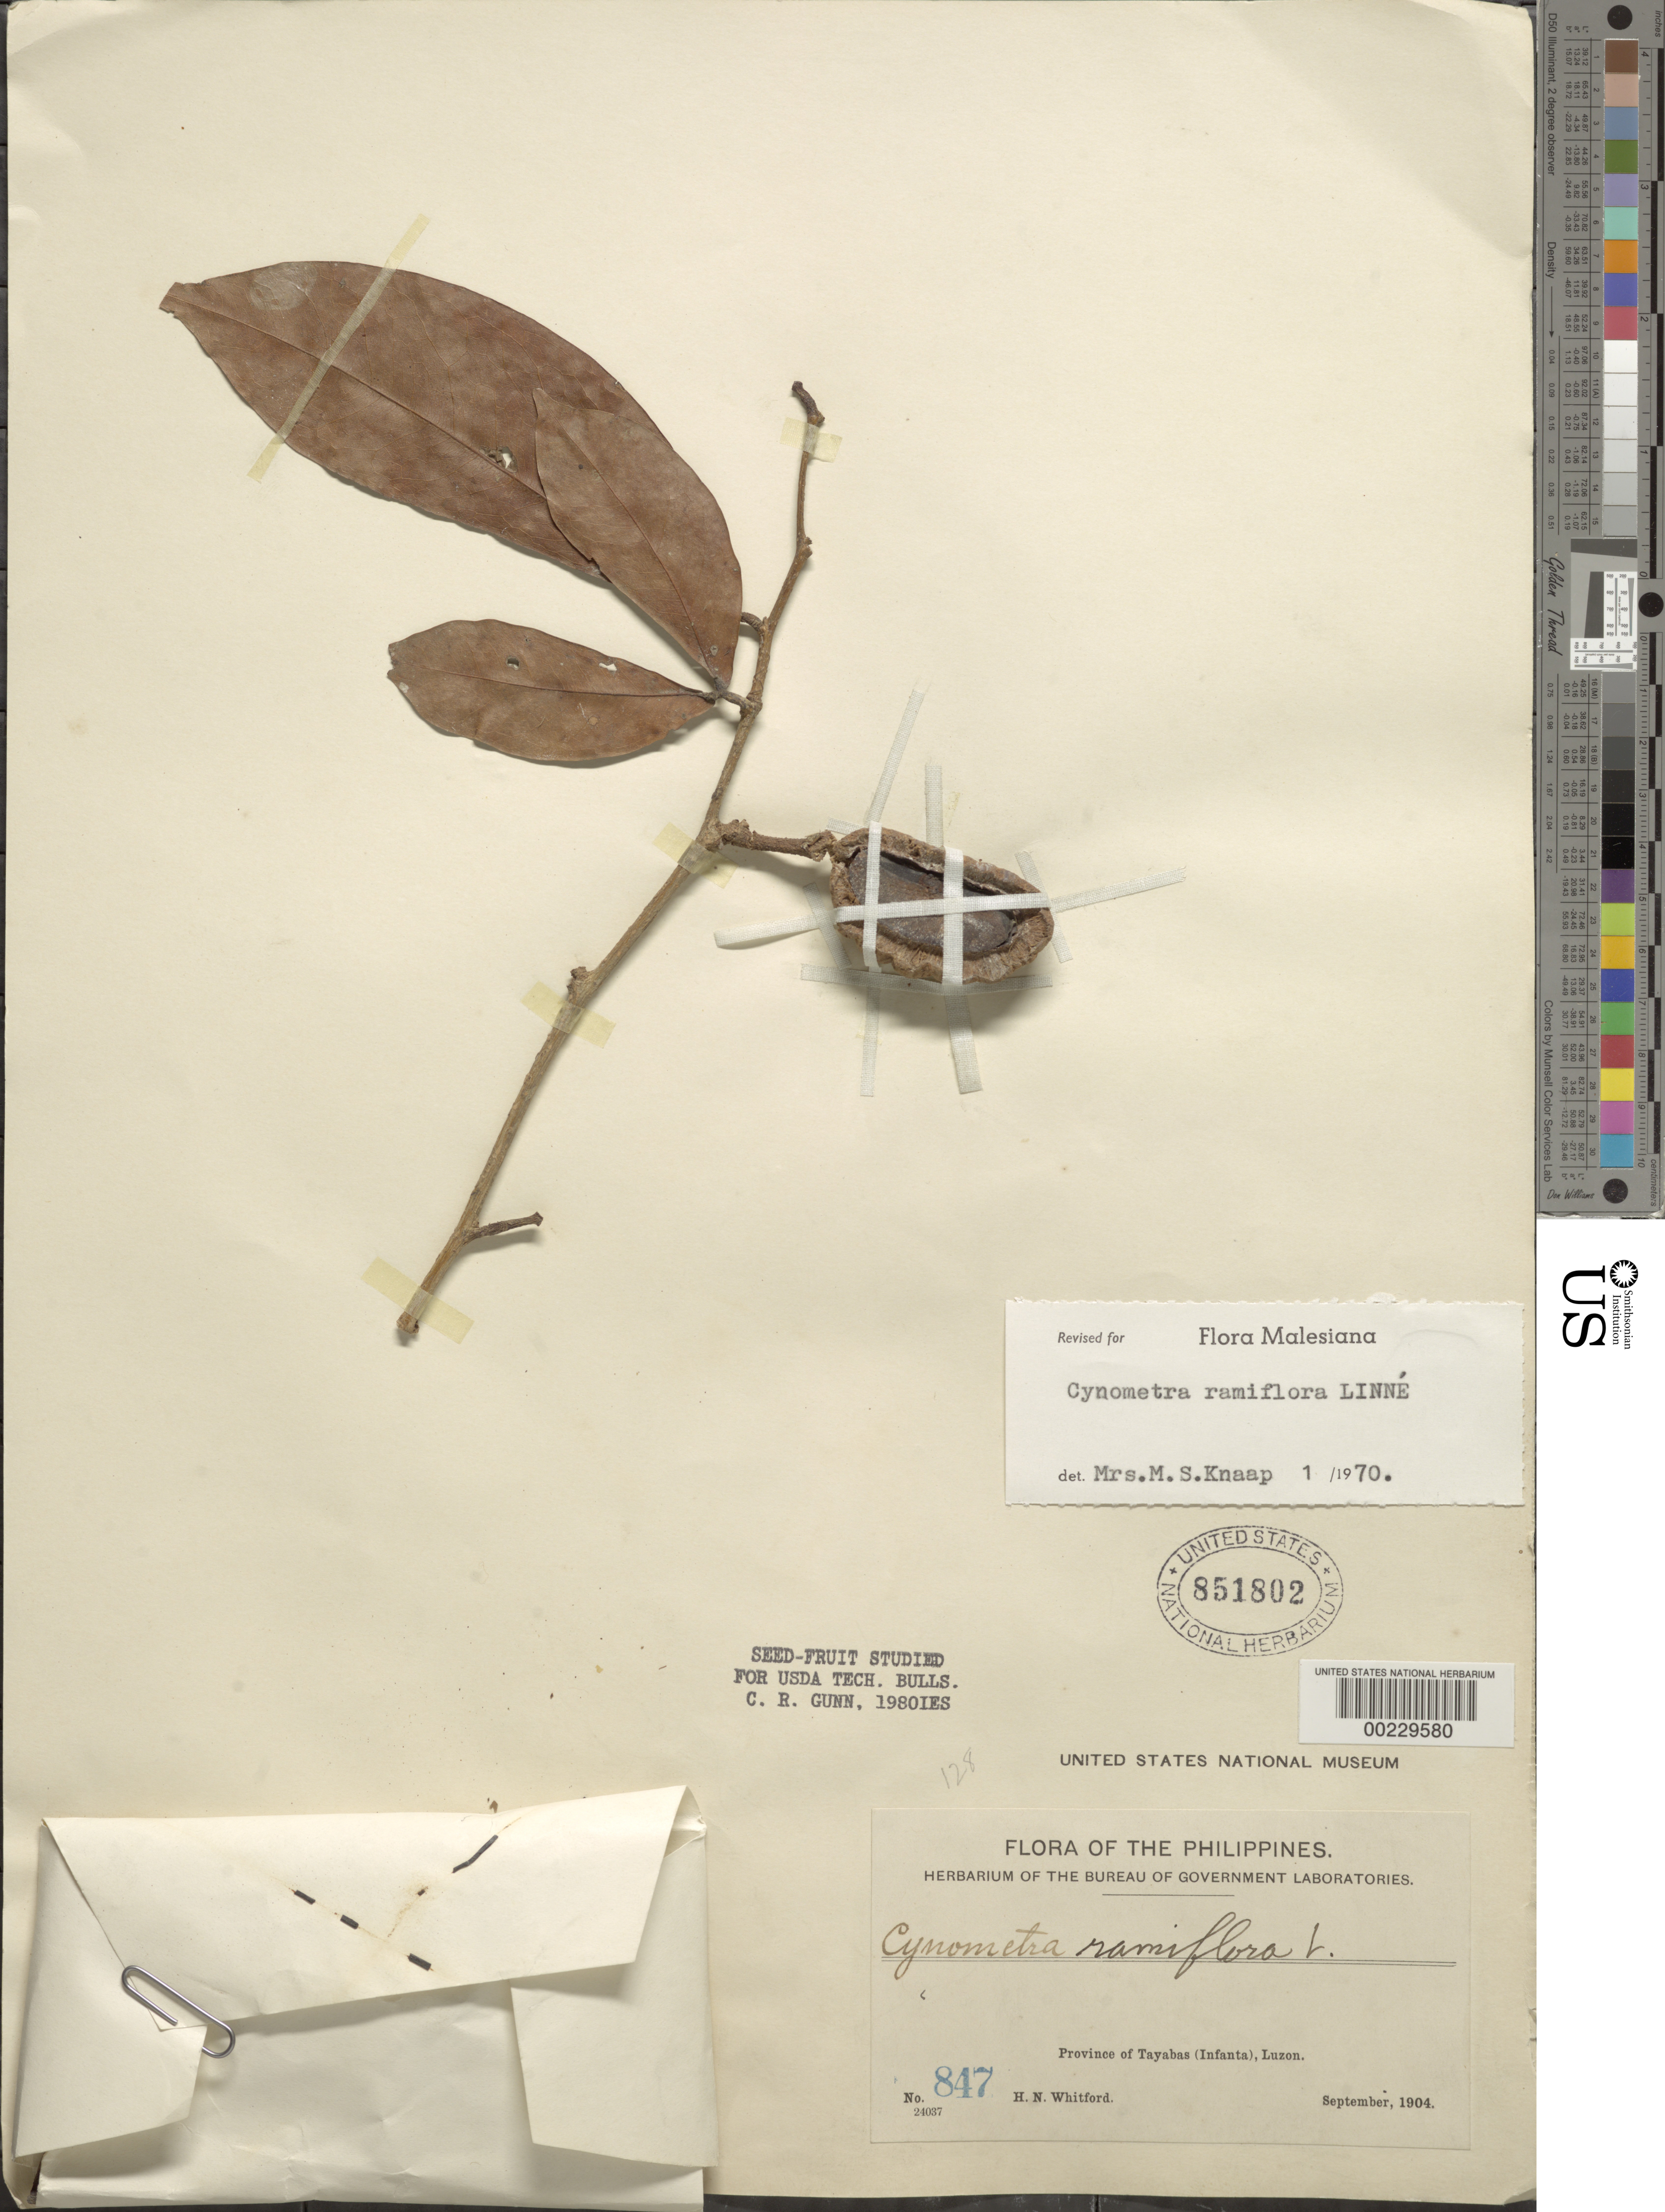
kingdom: Plantae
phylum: Tracheophyta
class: Magnoliopsida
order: Fabales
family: Fabaceae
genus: Cynometra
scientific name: Cynometra ramiflora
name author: L.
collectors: H. N. Whitford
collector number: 847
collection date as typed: Sep 1904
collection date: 1904-09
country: Philippines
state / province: Calabarzon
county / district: Quezon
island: Luzon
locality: Tayabas prov. [= quezon province]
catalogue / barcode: US 851802